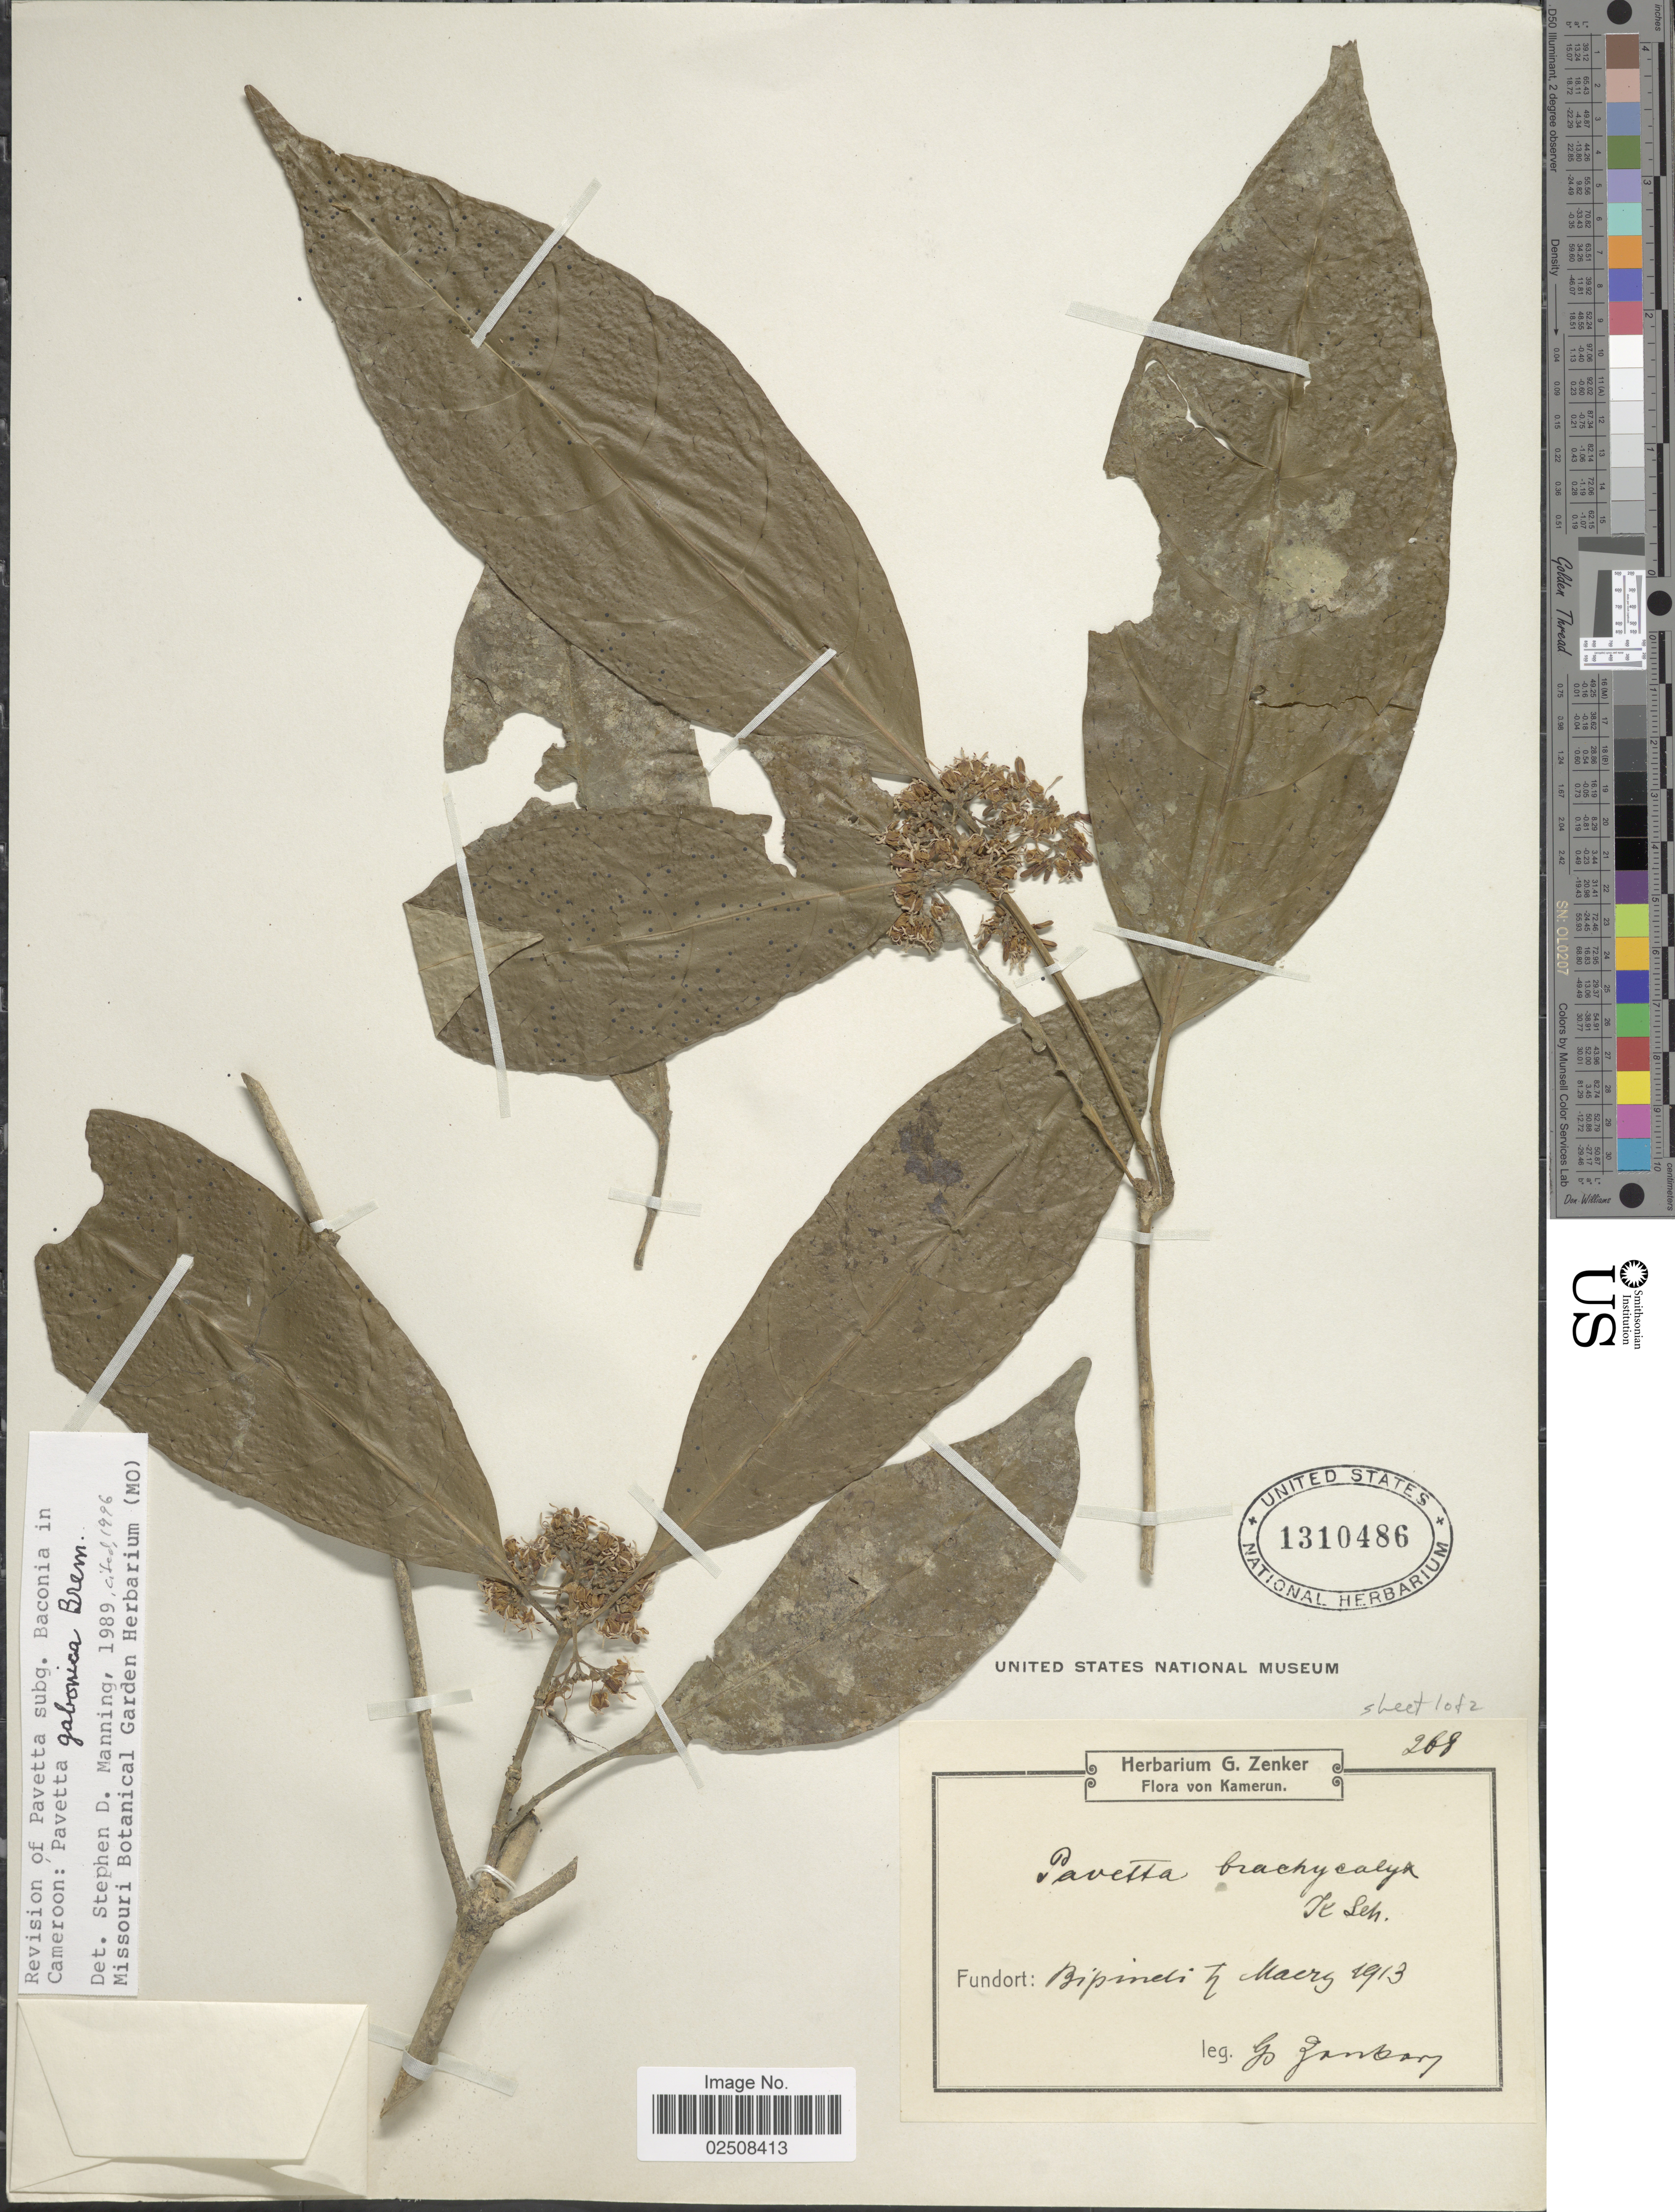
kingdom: Plantae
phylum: Tracheophyta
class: Magnoliopsida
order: Gentianales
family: Rubiaceae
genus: Pavetta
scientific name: Pavetta gabonica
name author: Bremek.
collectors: G. A. Zenker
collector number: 268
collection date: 1913-03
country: Cameroon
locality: Bipindi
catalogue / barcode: US 1310486